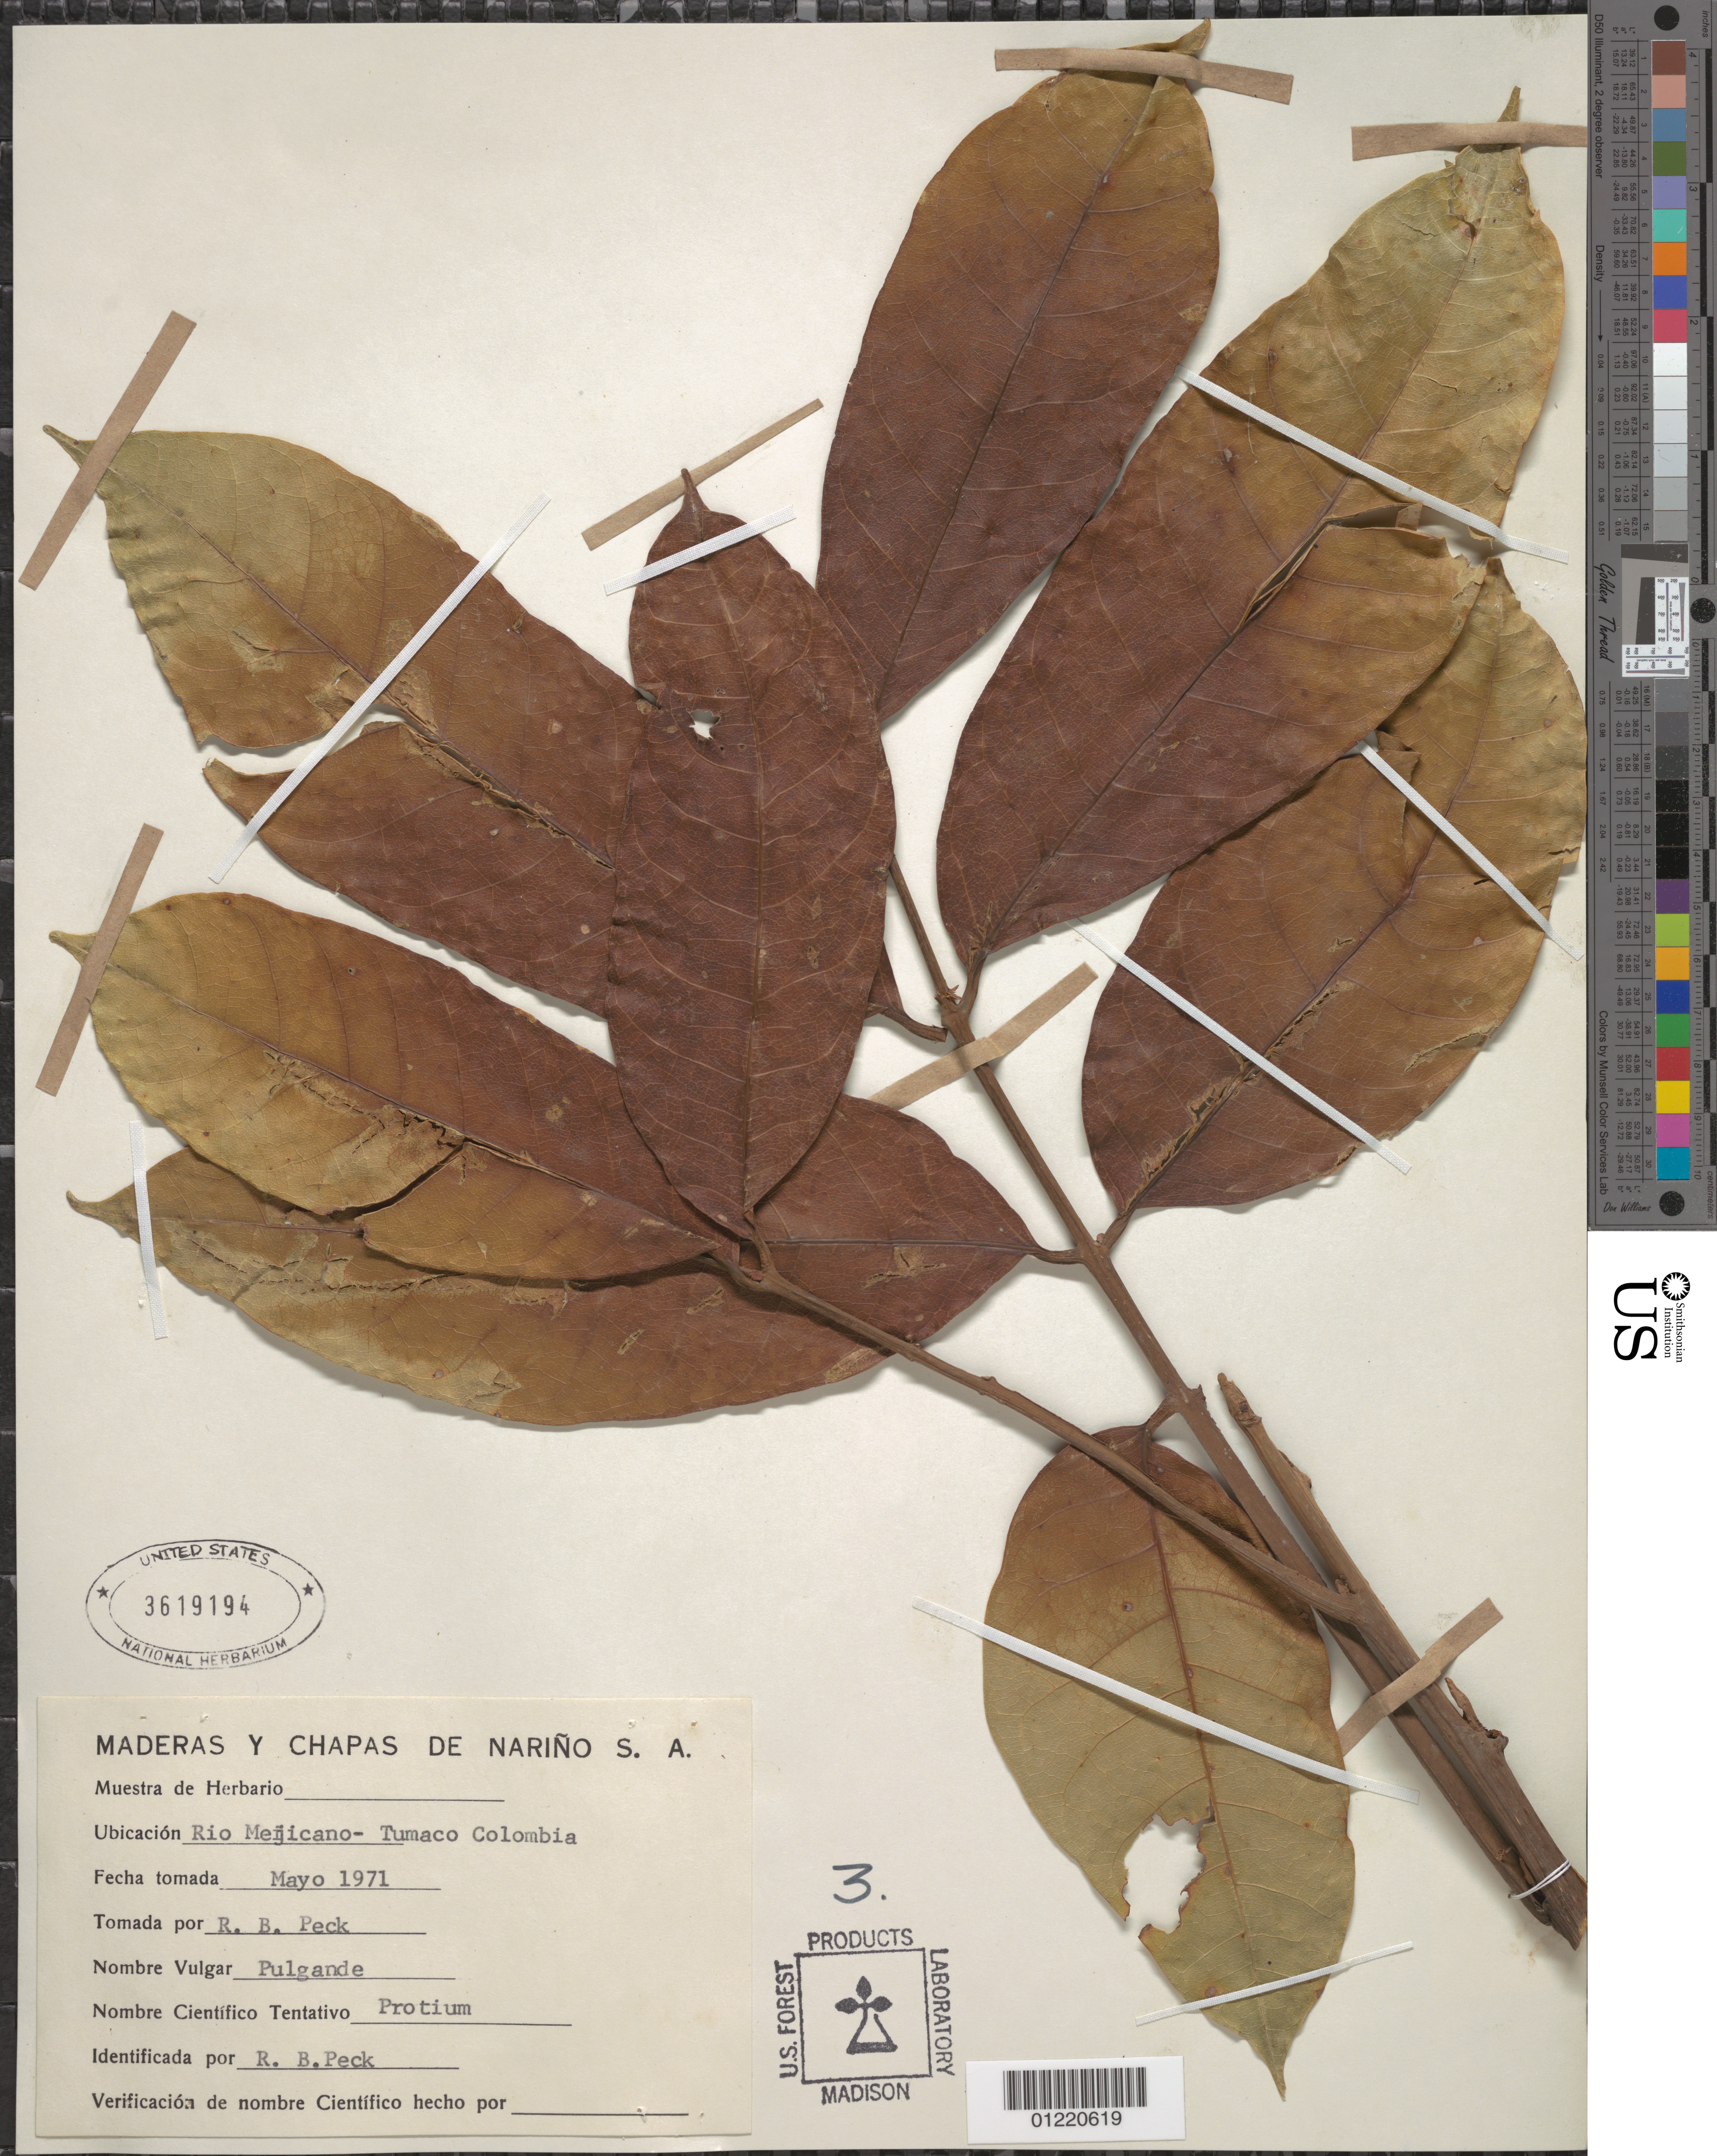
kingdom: Plantae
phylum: Tracheophyta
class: Magnoliopsida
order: Sapindales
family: Burseraceae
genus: Dacryodes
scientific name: Dacryodes sp.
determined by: Daly, D.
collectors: R. Peck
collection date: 1971-05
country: Colombia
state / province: Nariño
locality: Rio Mejicano; Tumaco.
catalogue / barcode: US 3619194